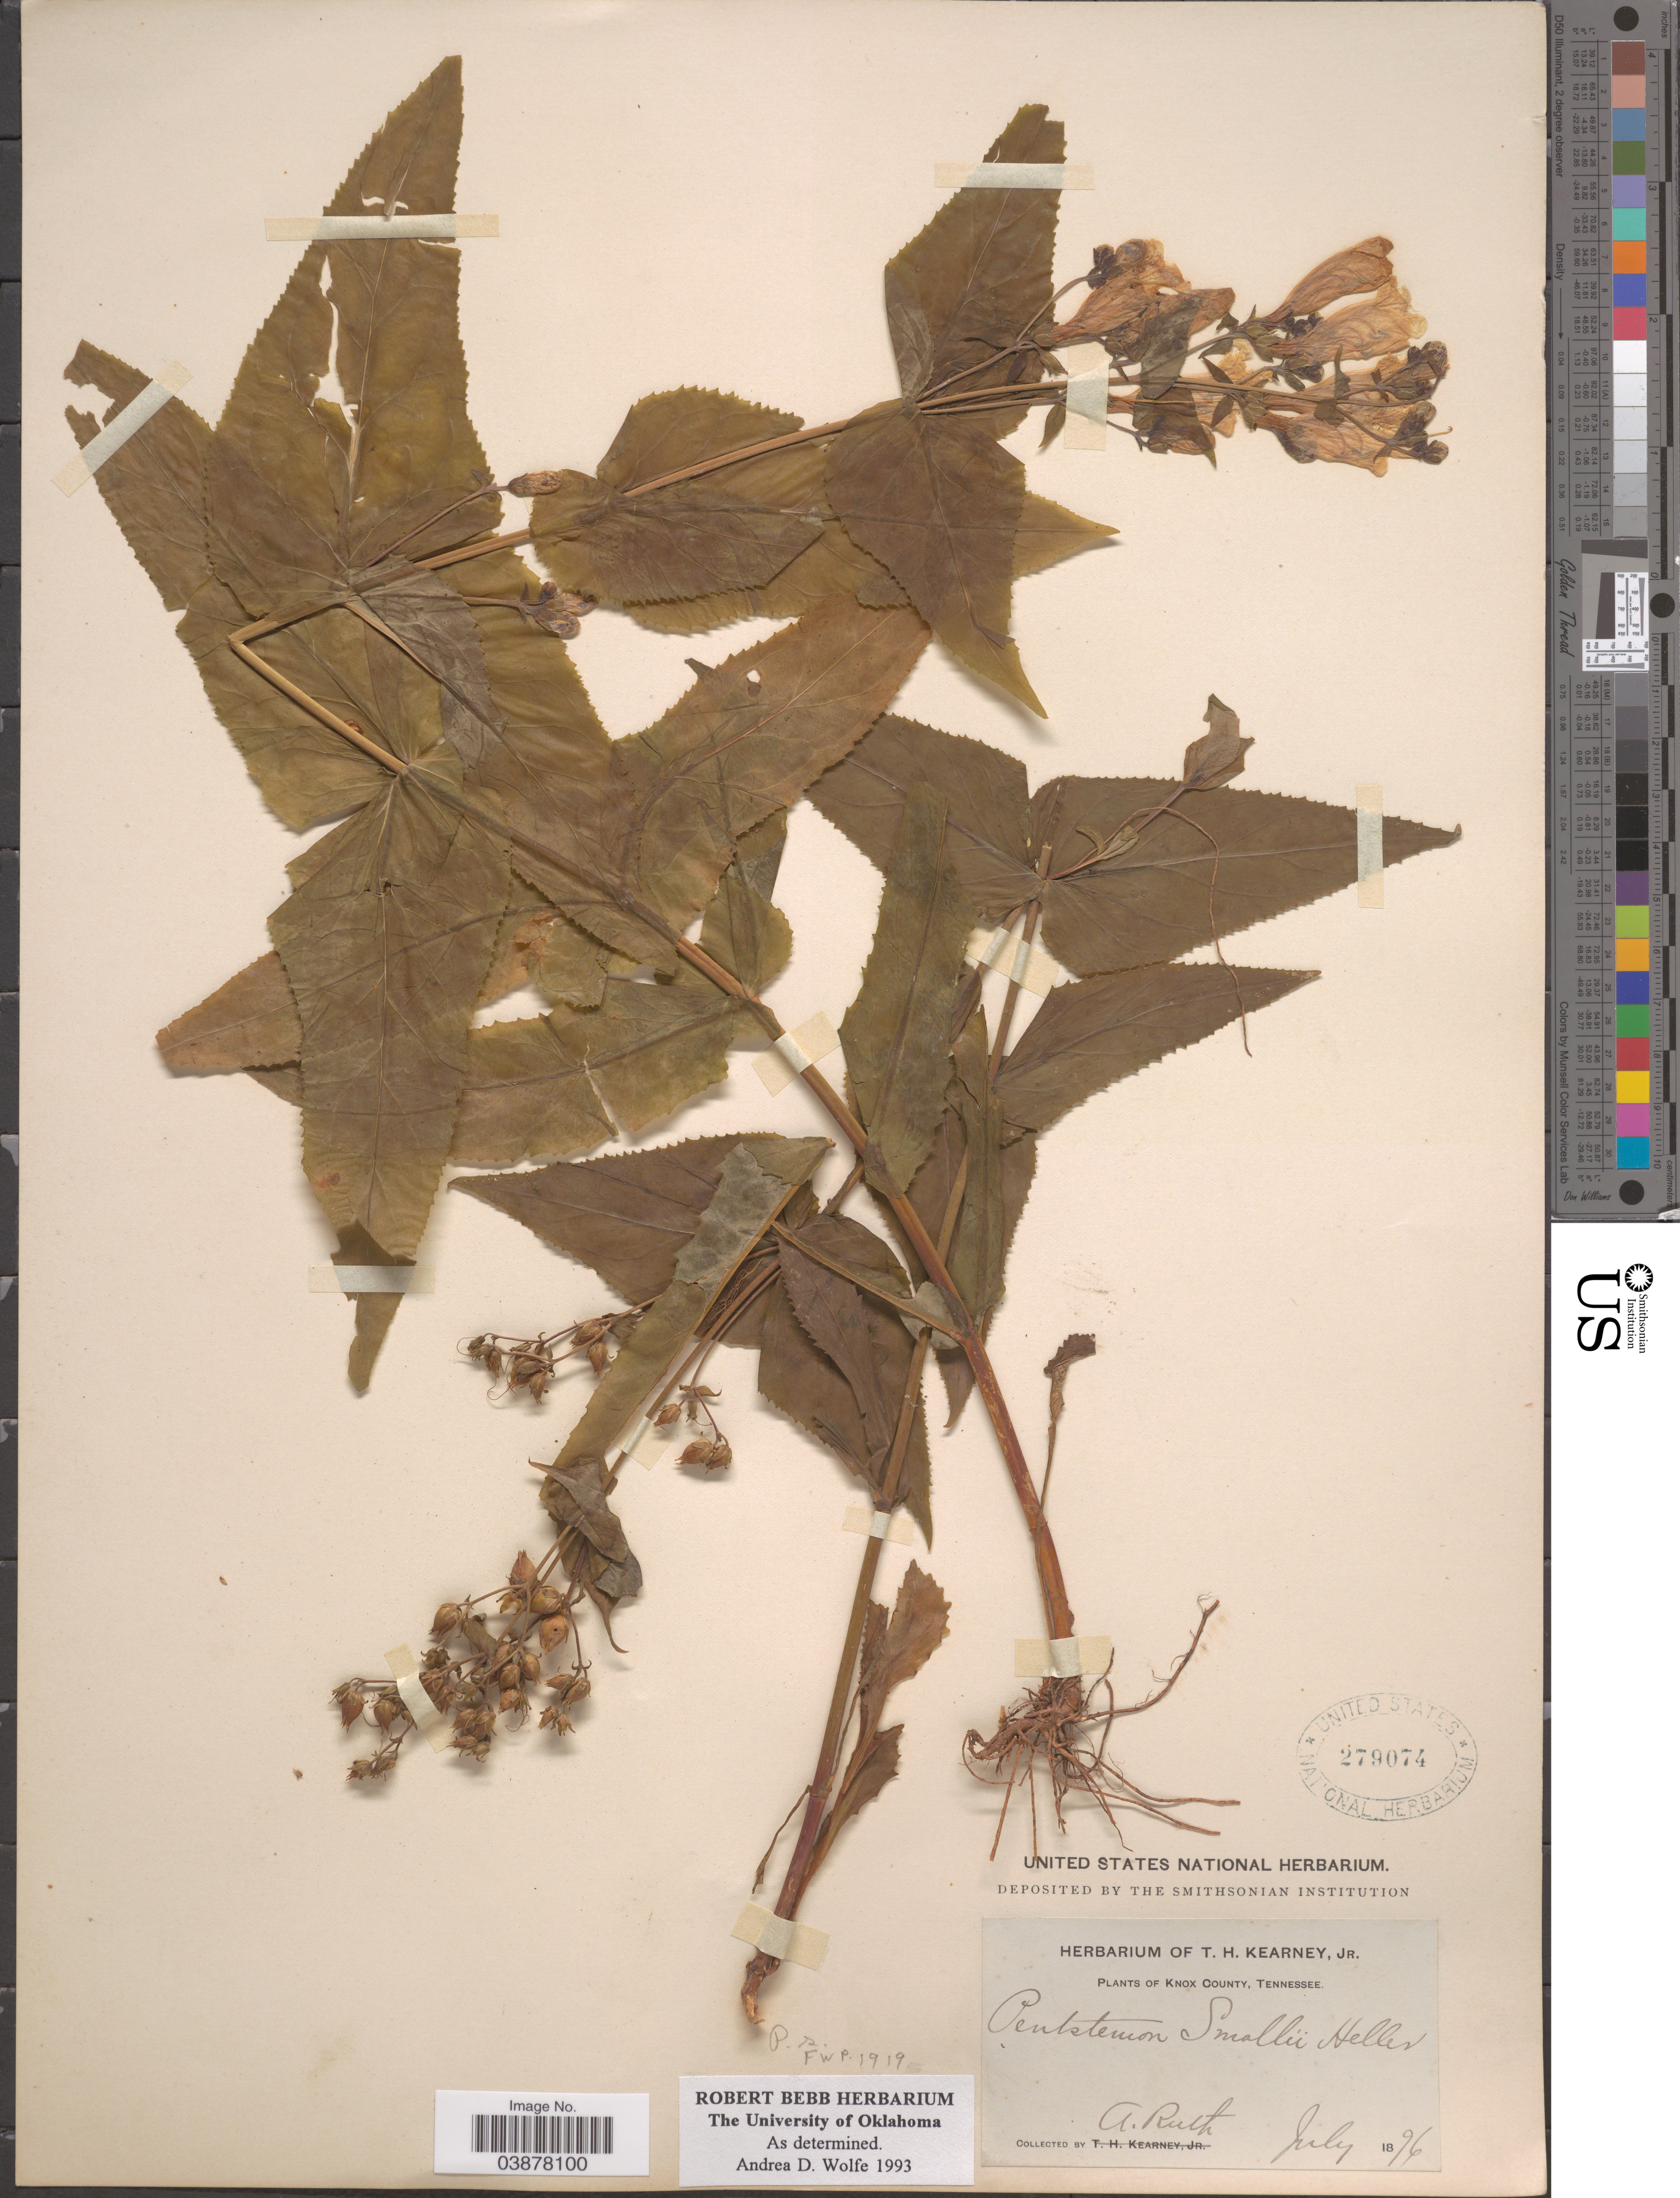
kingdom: Plantae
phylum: Tracheophyta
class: Magnoliopsida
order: Lamiales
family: Plantaginaceae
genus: Penstemon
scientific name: Penstemon smallii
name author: A. Heller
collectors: A. Ruth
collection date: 1896-07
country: United States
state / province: Tennessee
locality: Knox County.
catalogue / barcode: US 279074